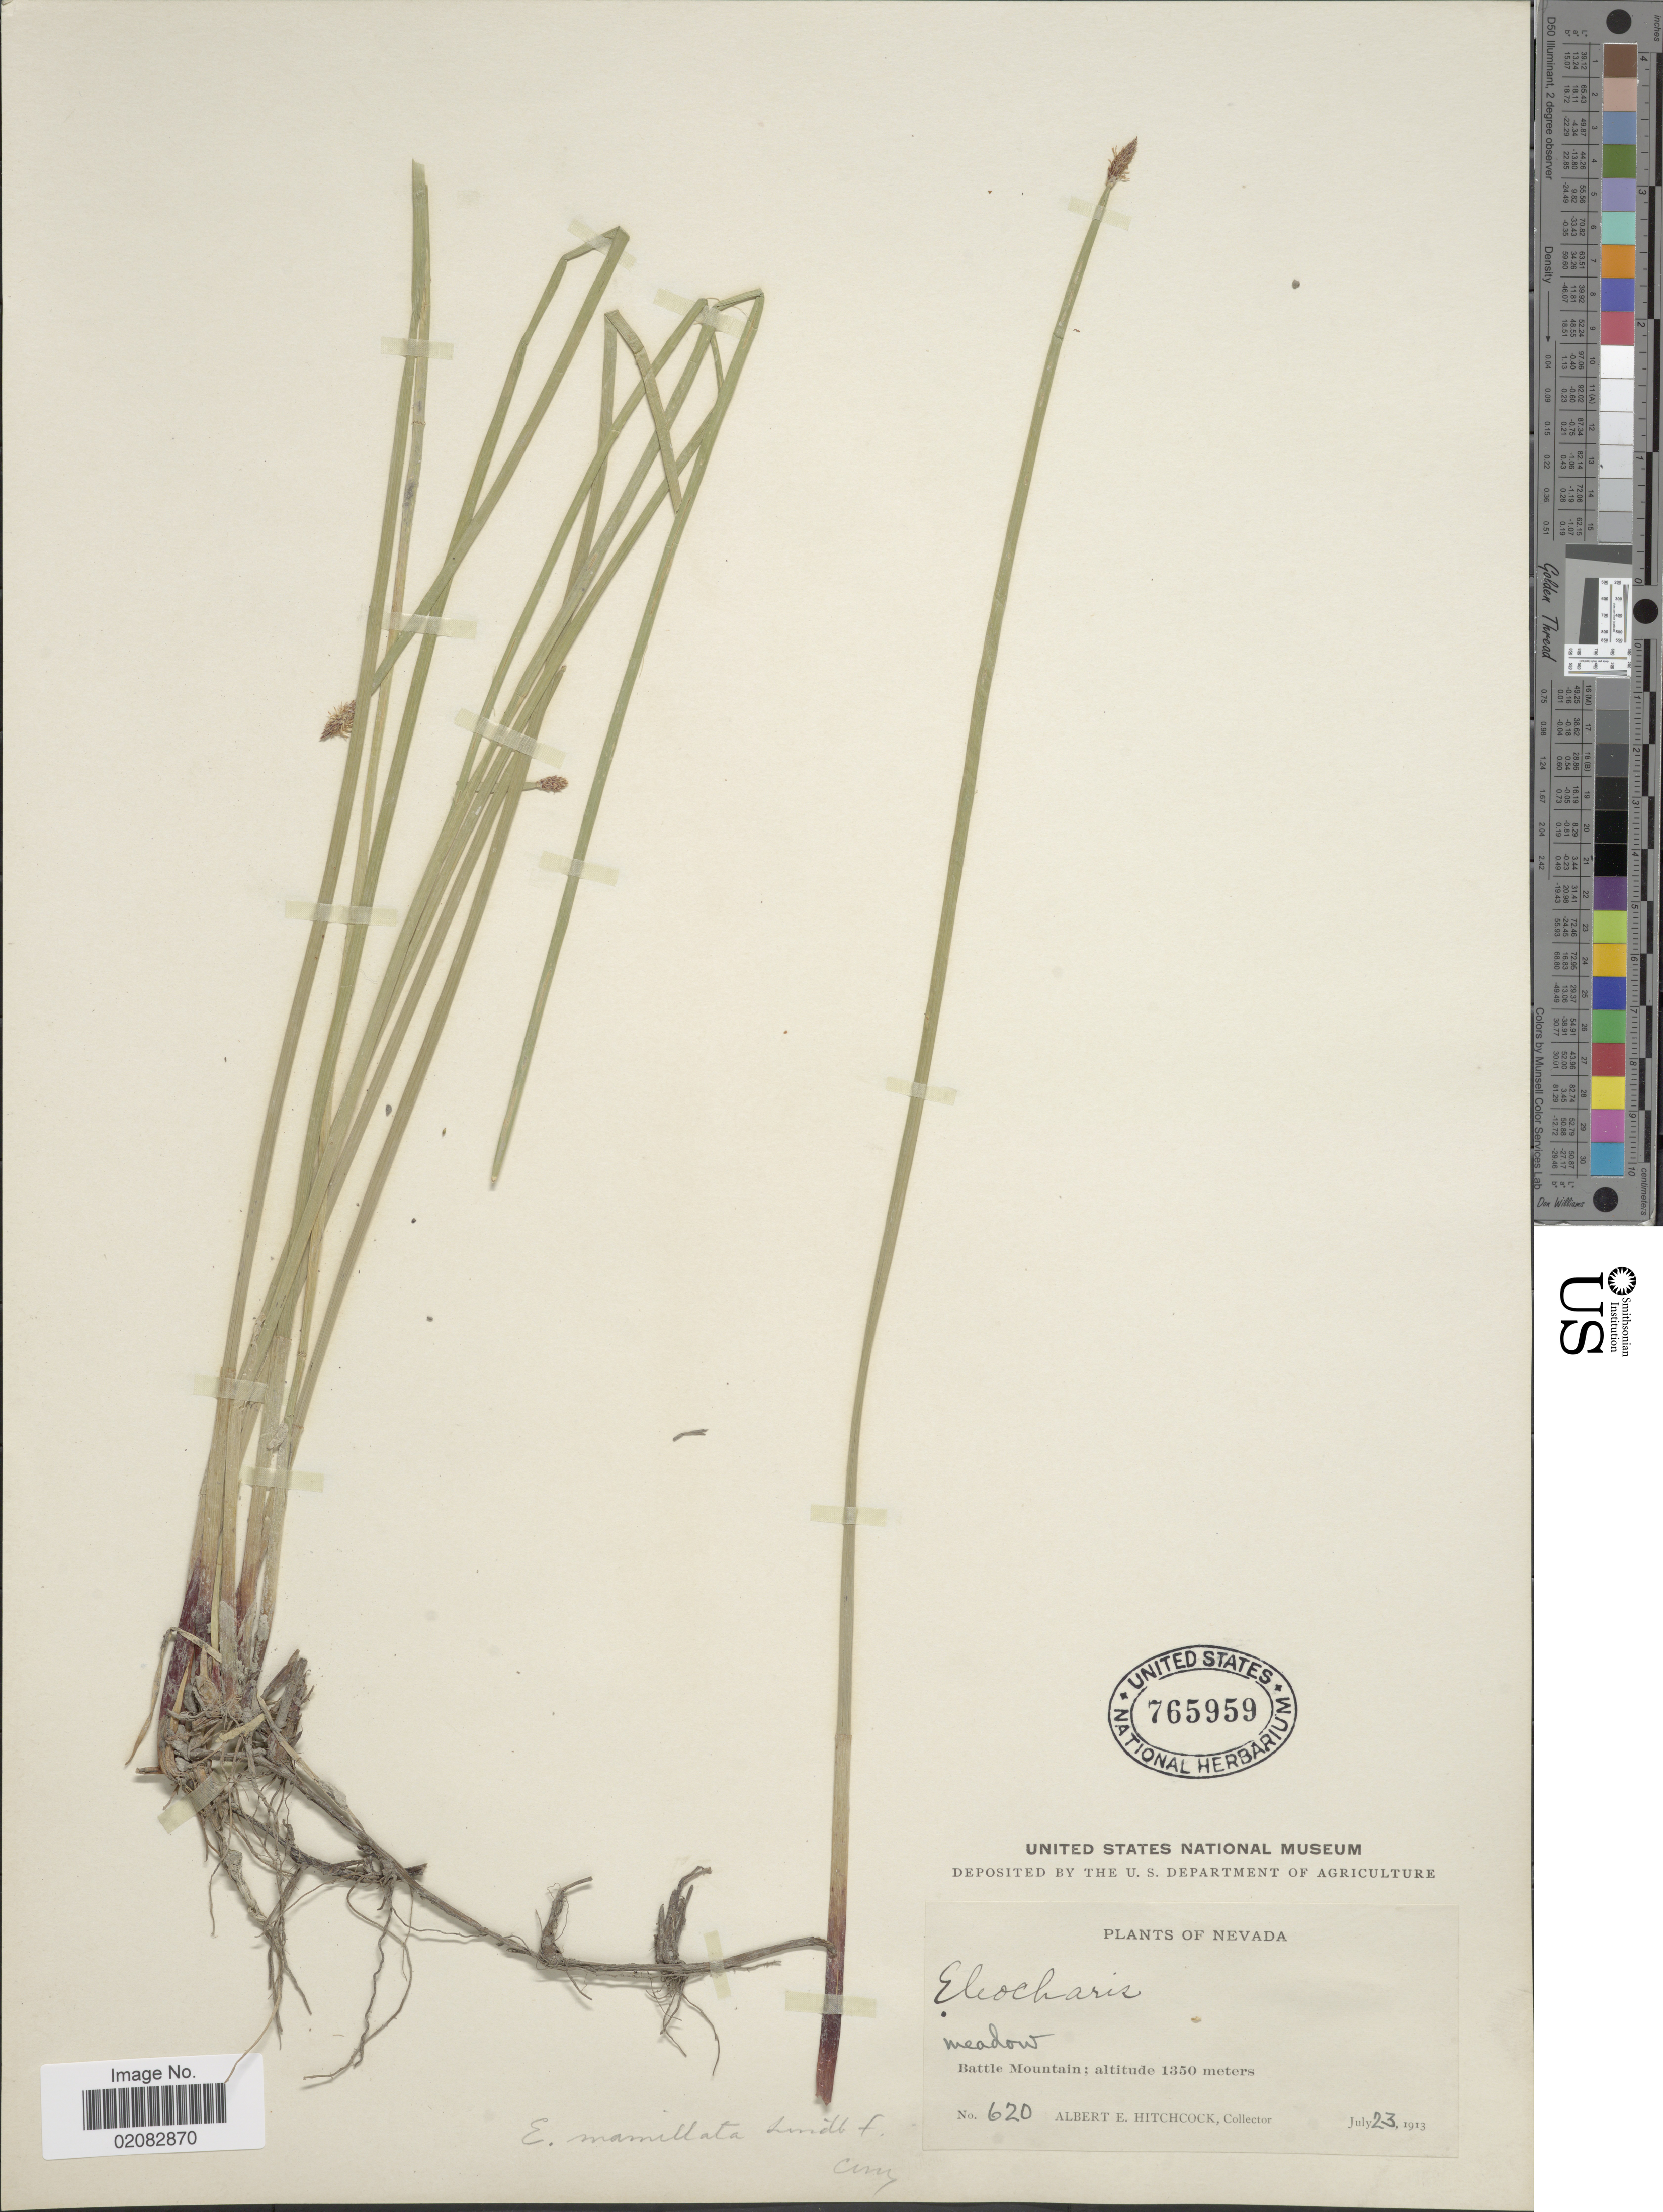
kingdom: Plantae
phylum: Tracheophyta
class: Liliopsida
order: Poales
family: Cyperaceae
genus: Eleocharis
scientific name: Eleocharis macrostachya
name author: Britton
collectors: A. Hitchcock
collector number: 620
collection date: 1913-07-23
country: United States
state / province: Nevada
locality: Battle Mountain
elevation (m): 1350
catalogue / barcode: US 765959